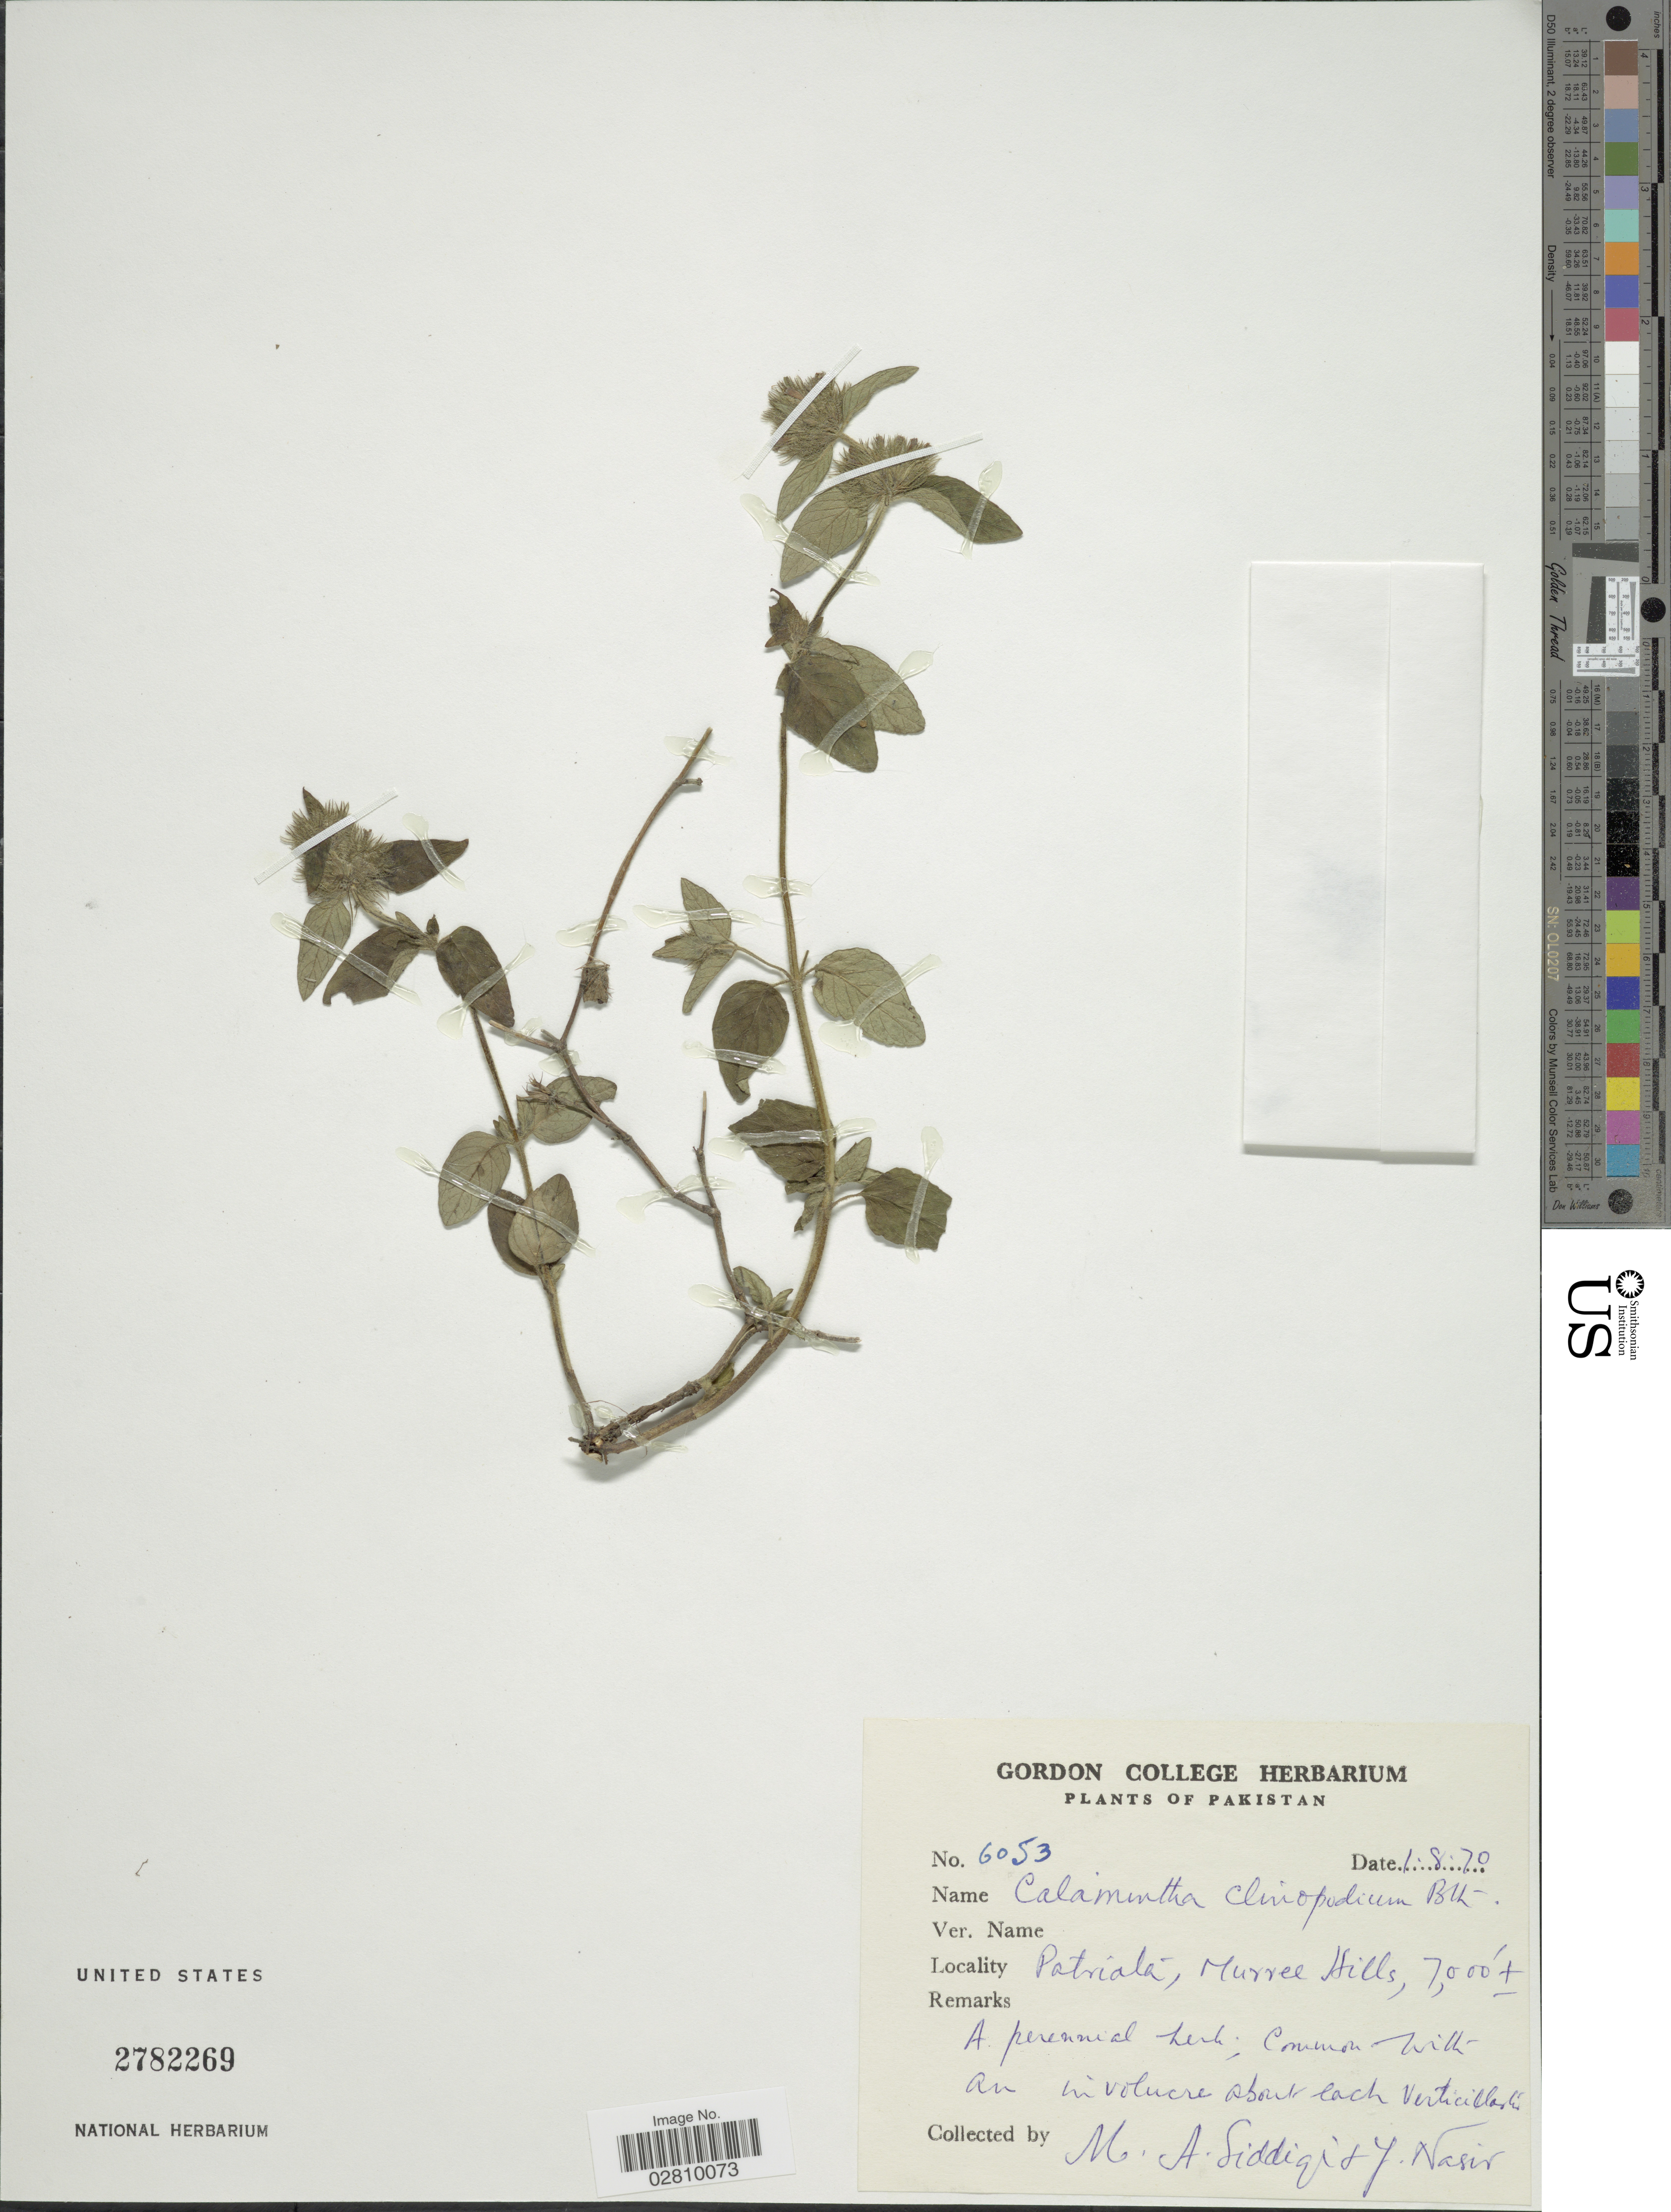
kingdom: Plantae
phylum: Tracheophyta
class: Magnoliopsida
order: Lamiales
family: Lamiaceae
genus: Calamintha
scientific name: Calamintha clinopodium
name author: (Vest) Spenn.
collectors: M. Siddiqi & Y. Nasir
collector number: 6053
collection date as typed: Transcribed d/m/y: 1/8/70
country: Pakistan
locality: Patrialá, Murree Hills.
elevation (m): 2134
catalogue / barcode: US 2782269